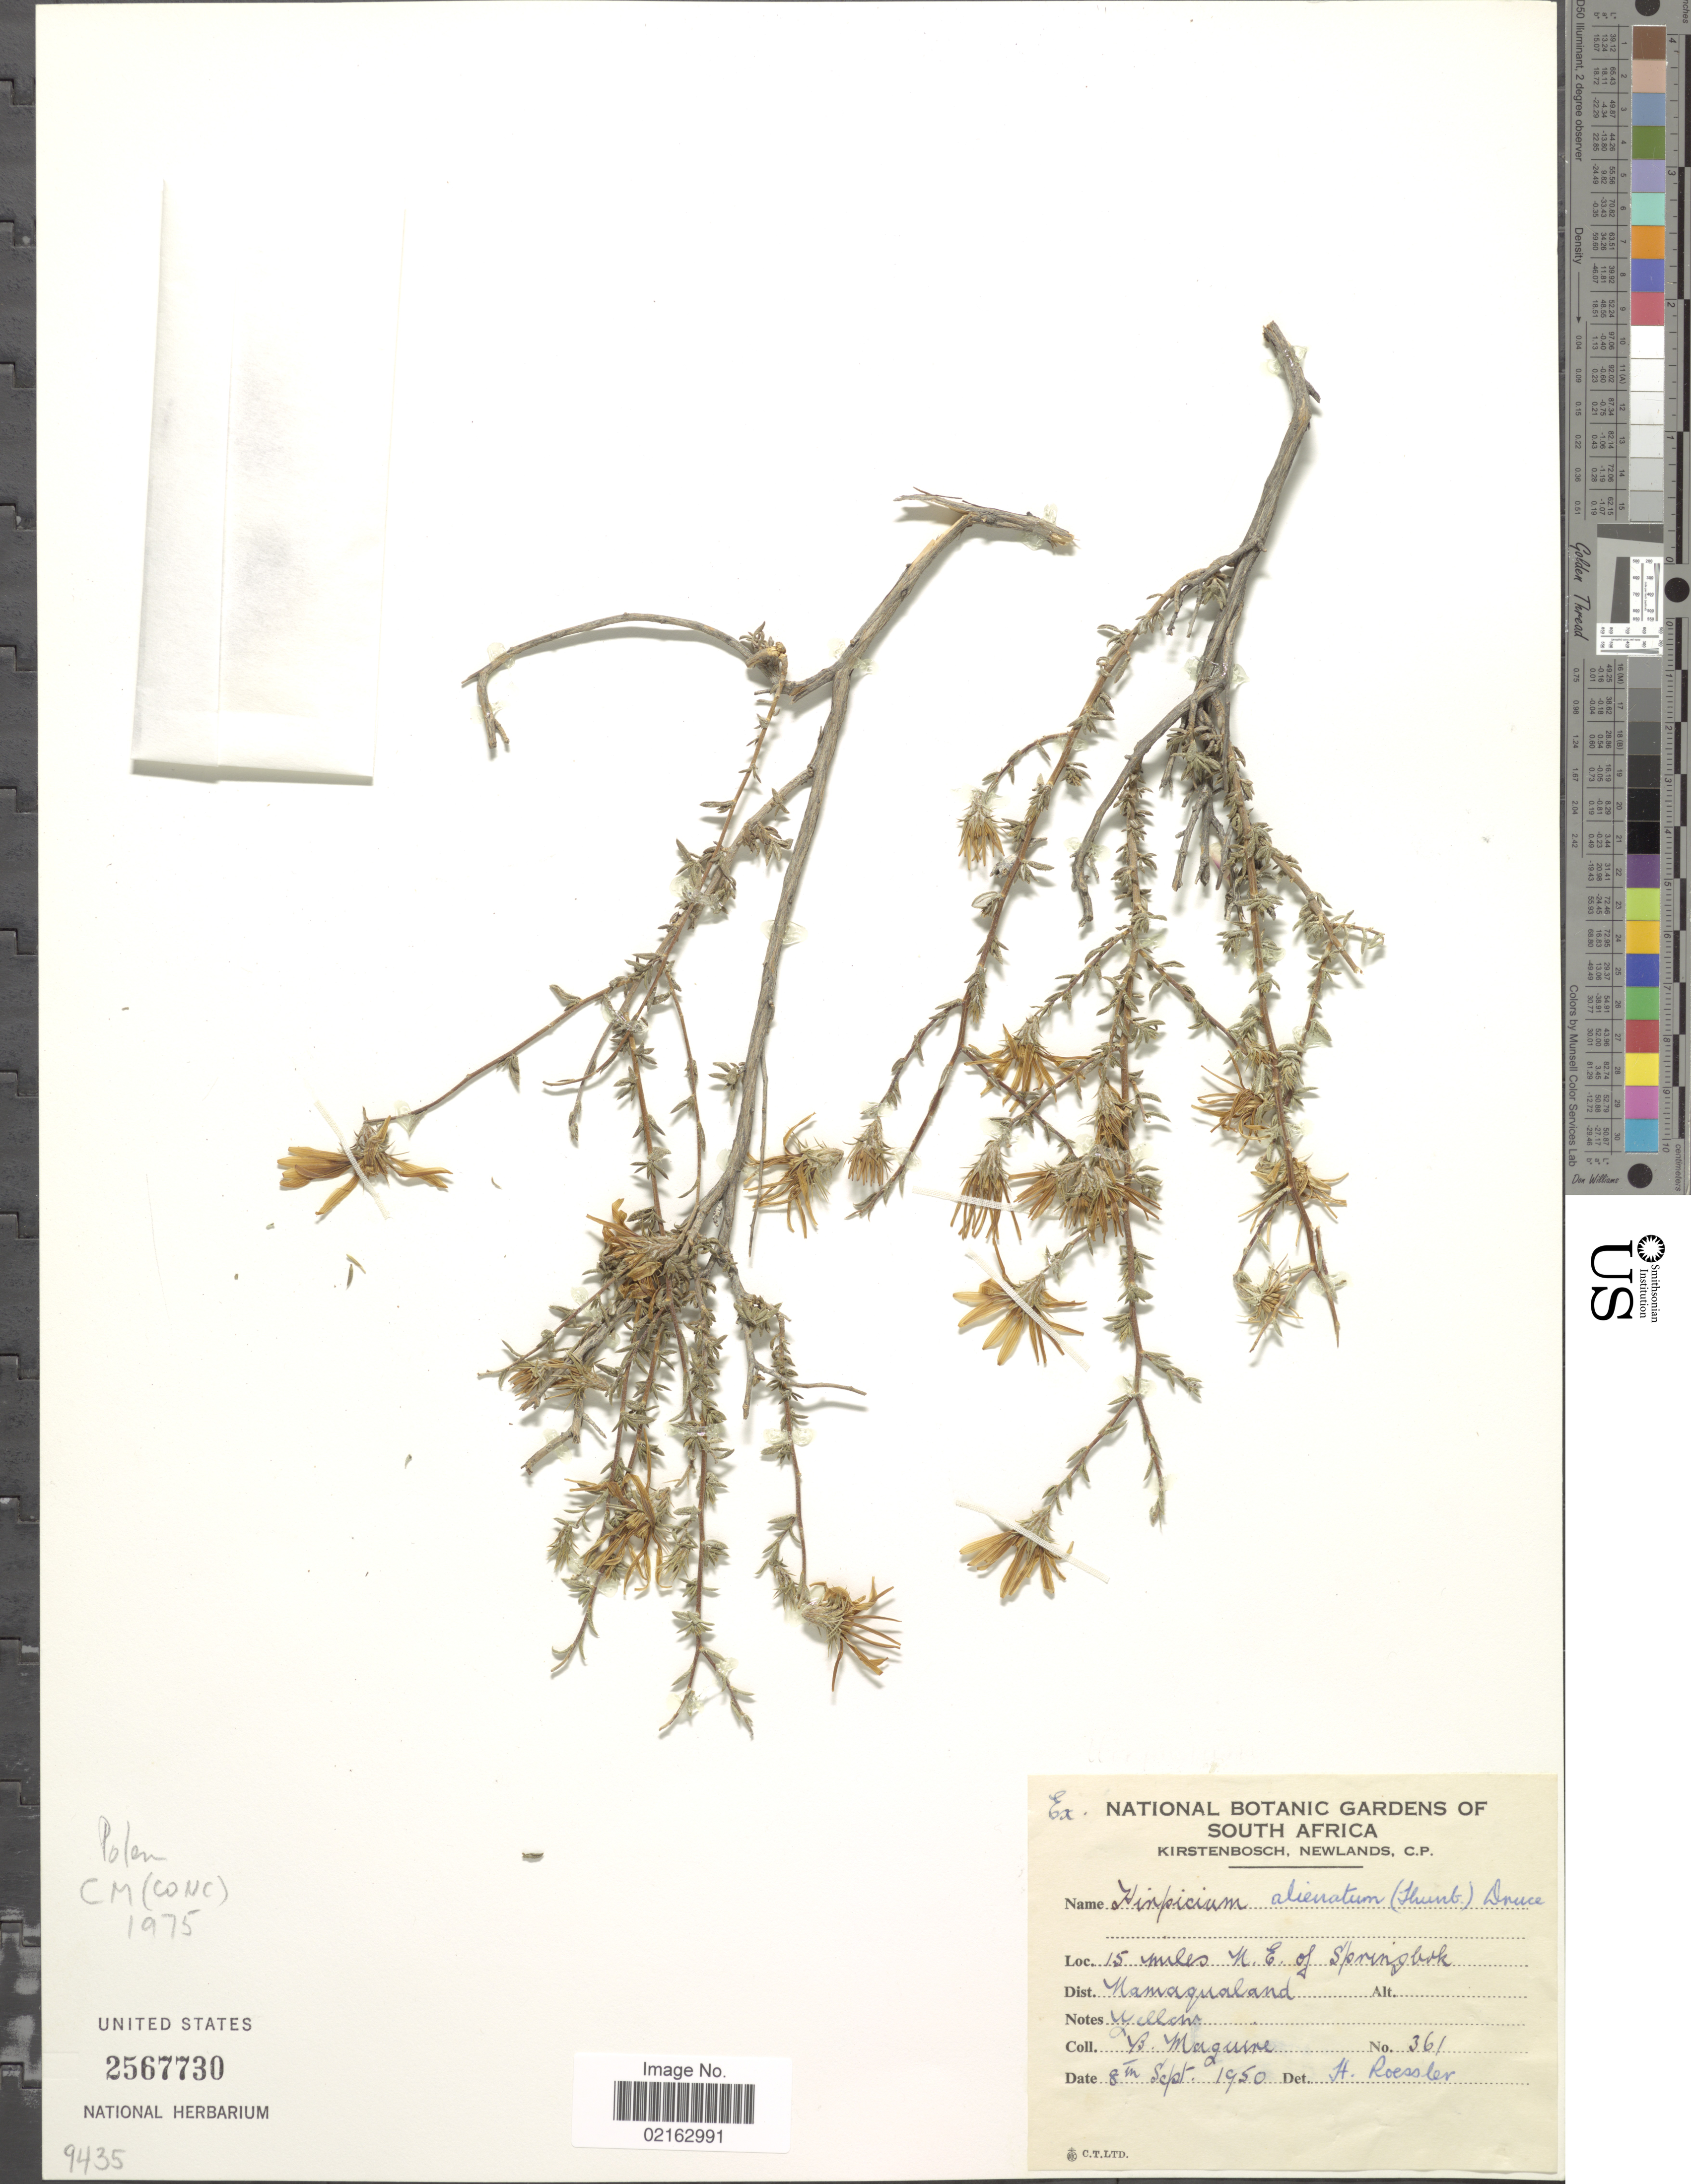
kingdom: Plantae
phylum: Tracheophyta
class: Magnoliopsida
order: Asterales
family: Asteraceae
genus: Hirpicium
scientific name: Hirpicium alienatum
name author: (Thunb.) Druce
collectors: B. Maguire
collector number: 361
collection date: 1950-09-08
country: South Africa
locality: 15 miles N.E. of Springbok. Dist. Namaqualand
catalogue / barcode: US 2567730